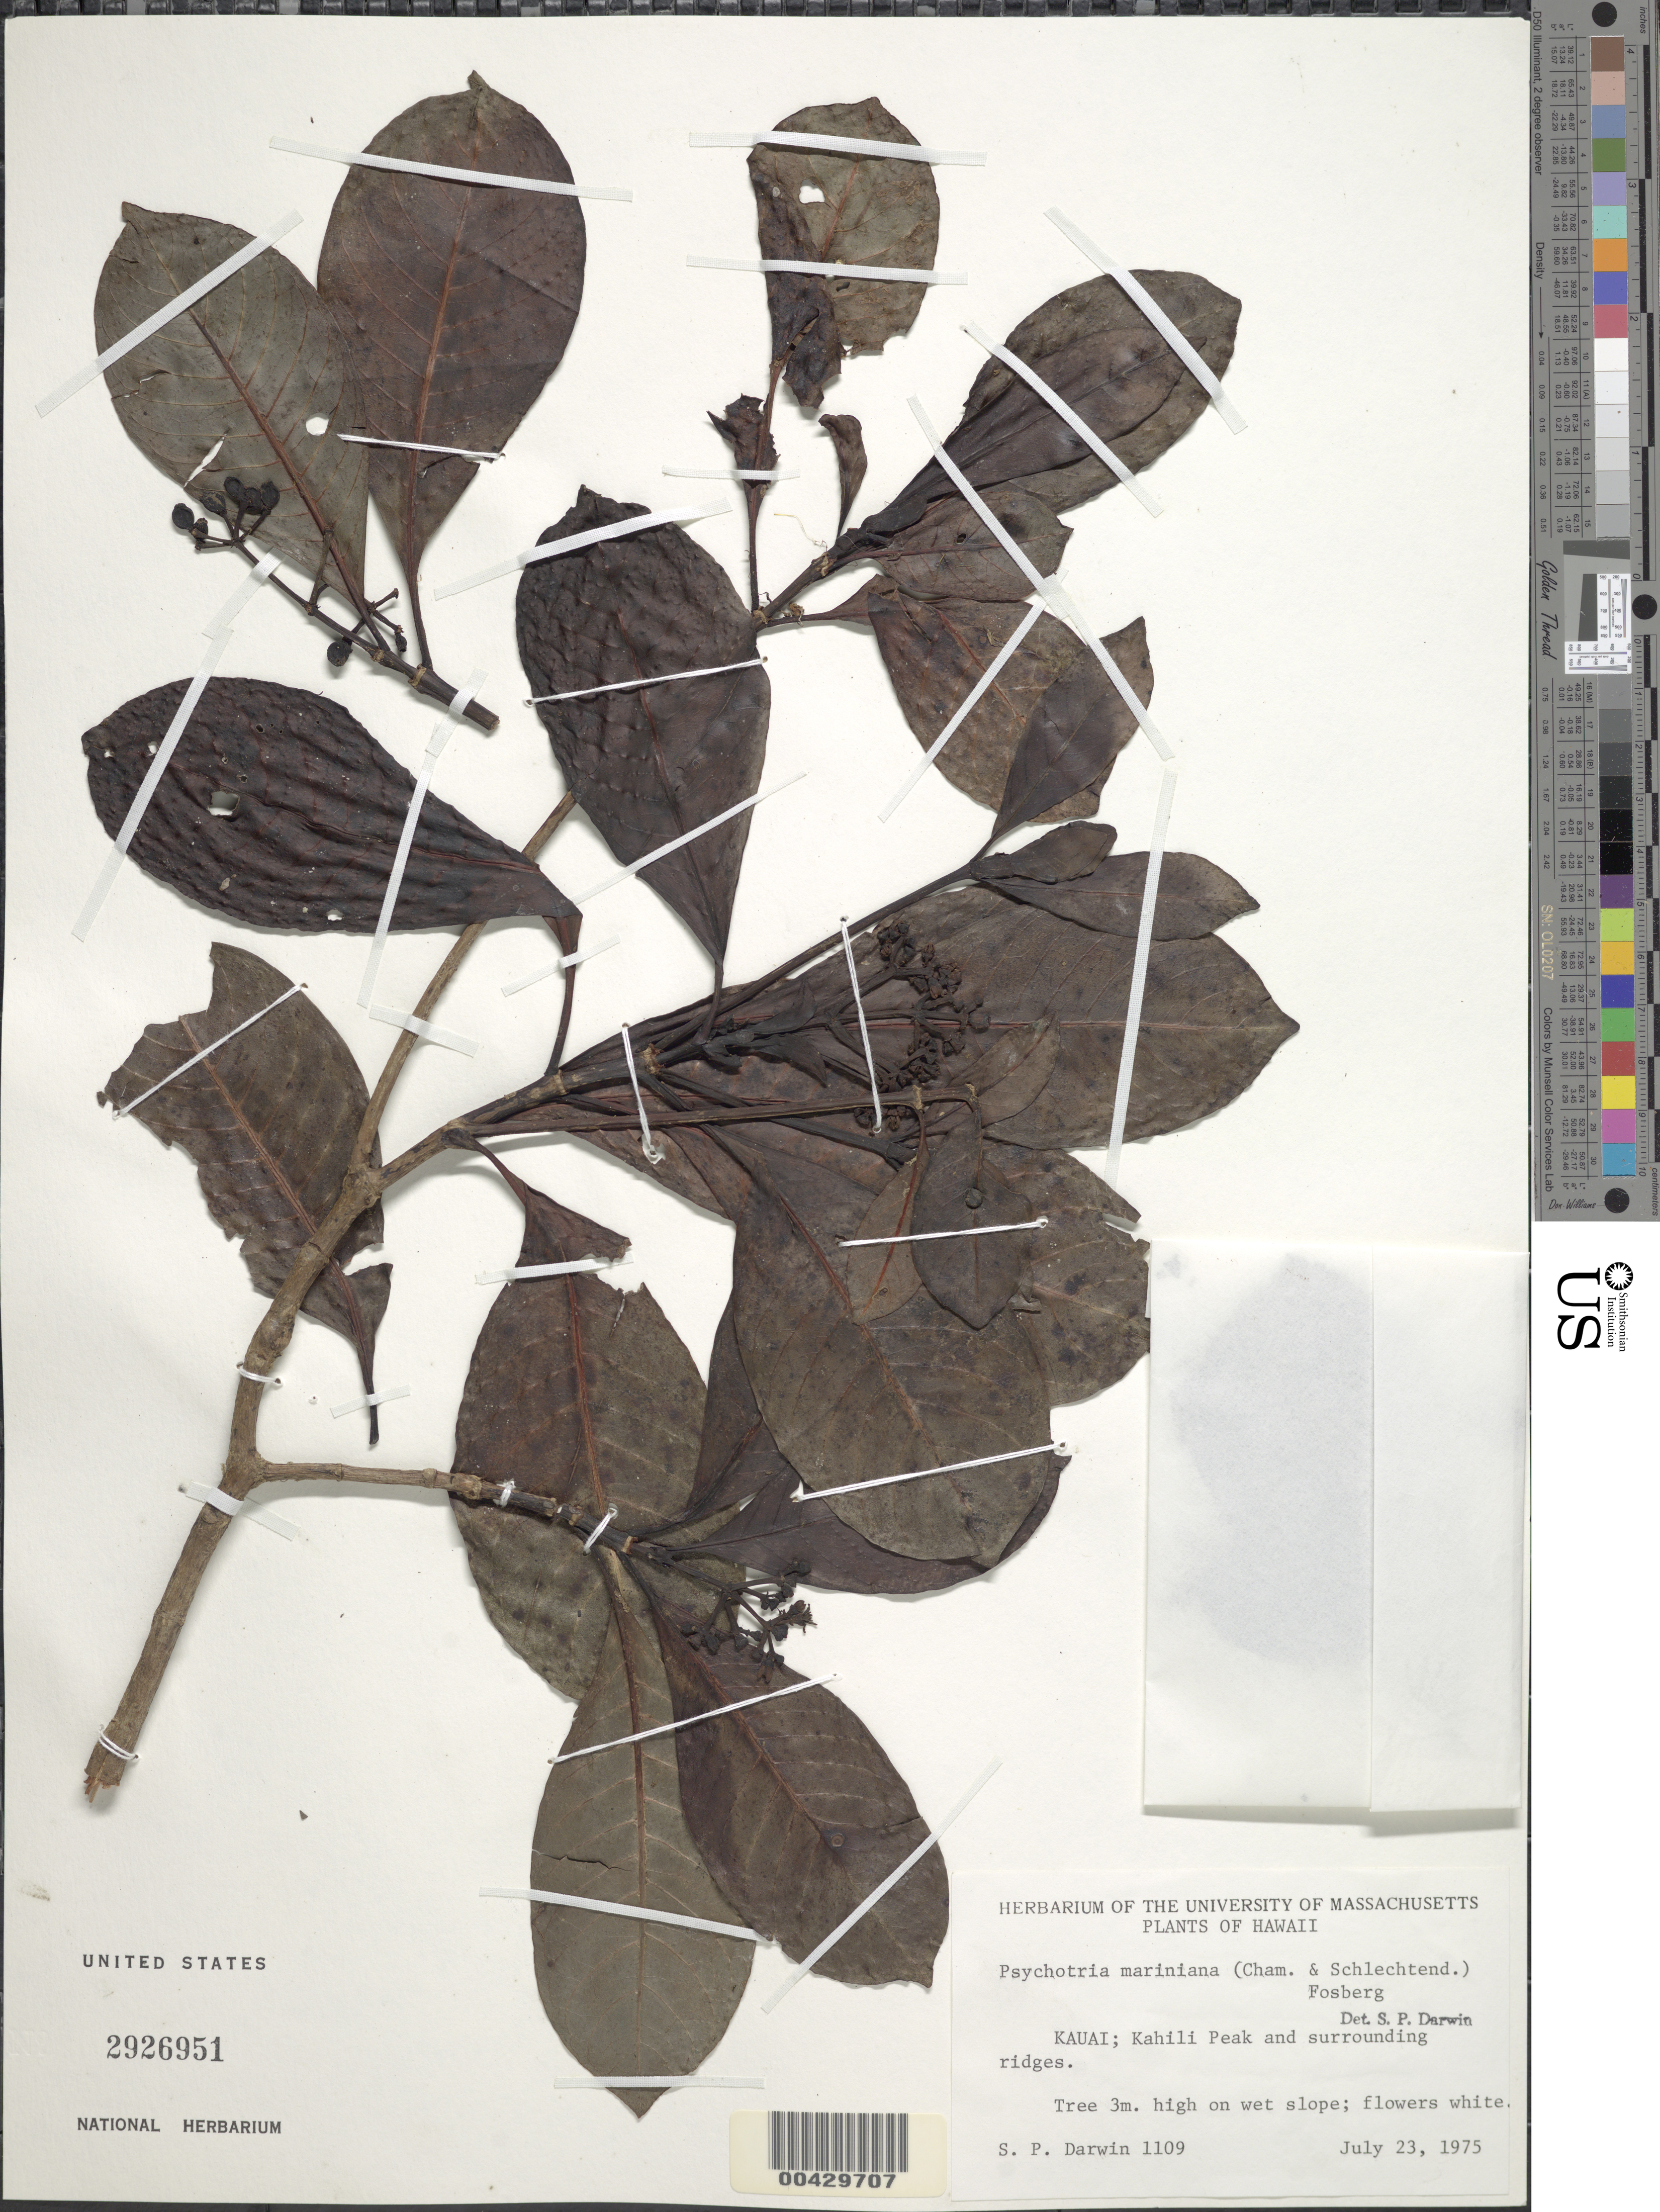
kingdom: Plantae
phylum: Tracheophyta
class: Magnoliopsida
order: Gentianales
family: Rubiaceae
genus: Psychotria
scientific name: Psychotria mariniana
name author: (Cham. & Schltdl.) Fosberg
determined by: Darwin, S. P.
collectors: S. P. Darwin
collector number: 1109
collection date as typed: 23 Jul 1975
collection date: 1975-07-23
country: United States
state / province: Hawaii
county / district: Kauai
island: Kaua'i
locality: Kahili Peak and surrounding ridges.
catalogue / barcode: US 2926951